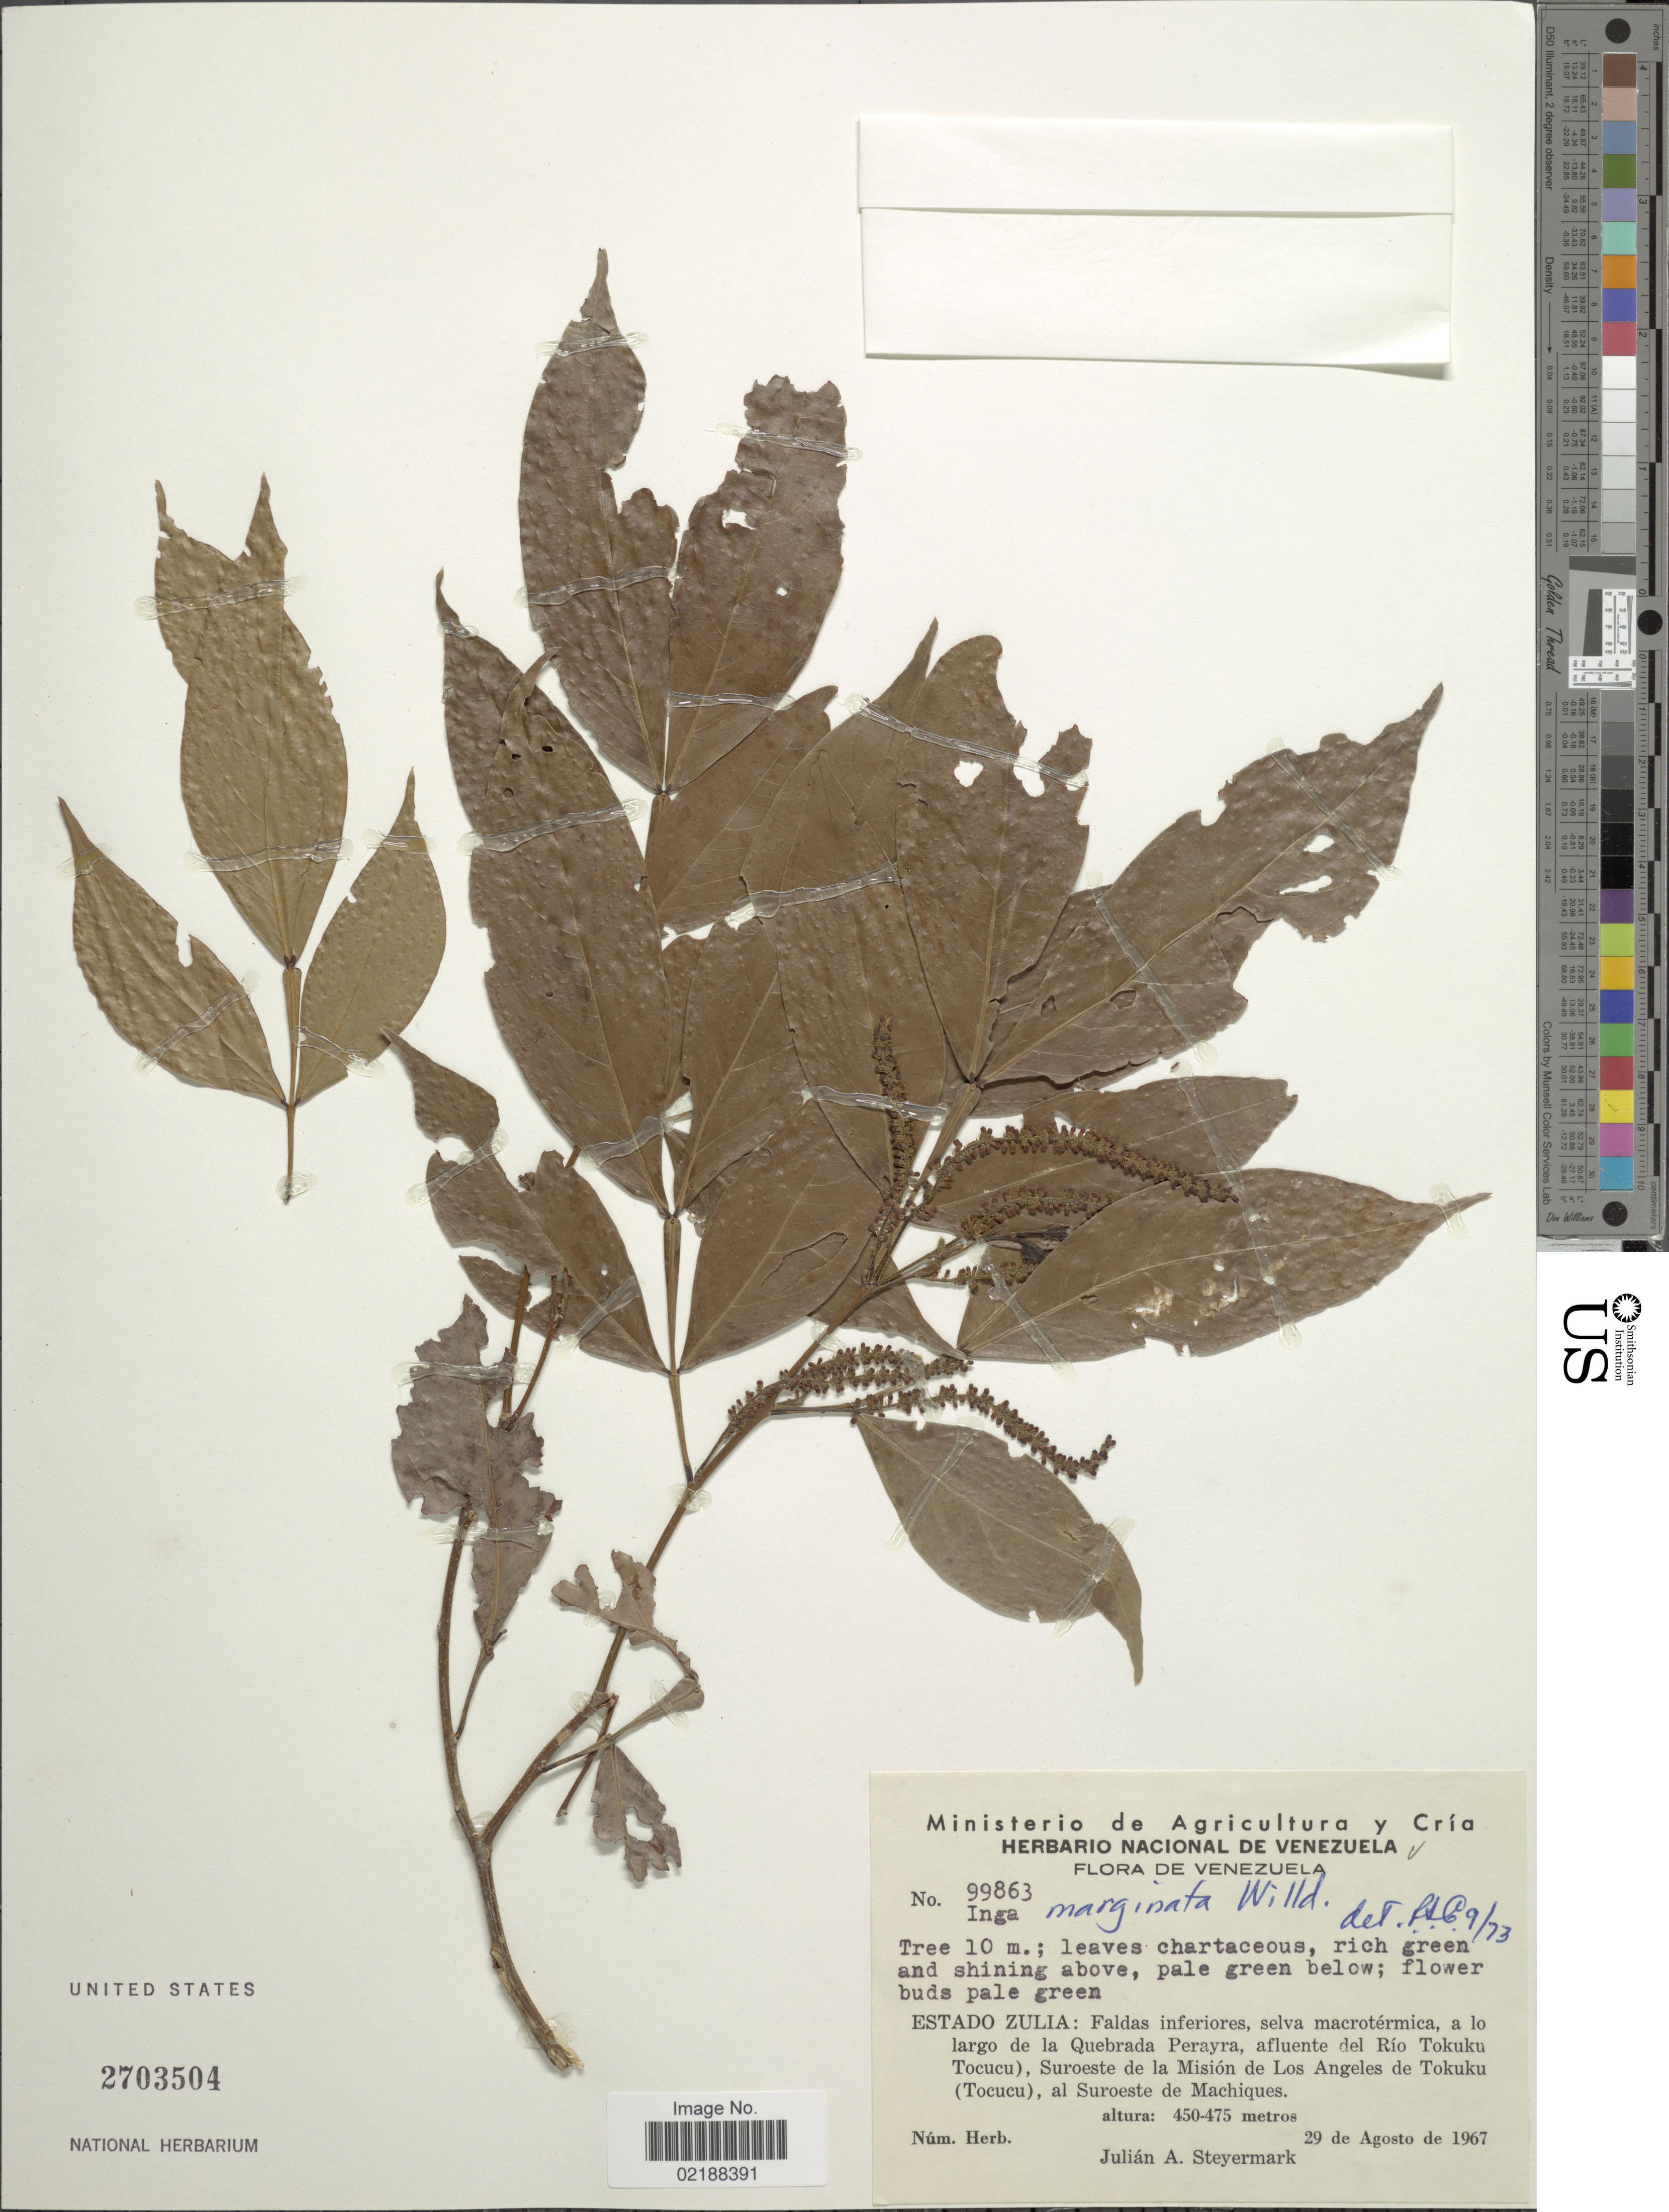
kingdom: Plantae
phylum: Tracheophyta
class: Magnoliopsida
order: Fabales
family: Fabaceae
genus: Inga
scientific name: Inga marginata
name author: Willd.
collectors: J. Steyermark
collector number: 99863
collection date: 1967-08-29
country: Venezuela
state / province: Zulia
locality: A lo largo de la Quebrada Perayra, afluente del Rio Tokuku (Tocucu), Suroeste de la Mision de Los Angeles de Tokuku (Tocucu) al Suroeste de Machiques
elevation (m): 450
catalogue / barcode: US 2703504